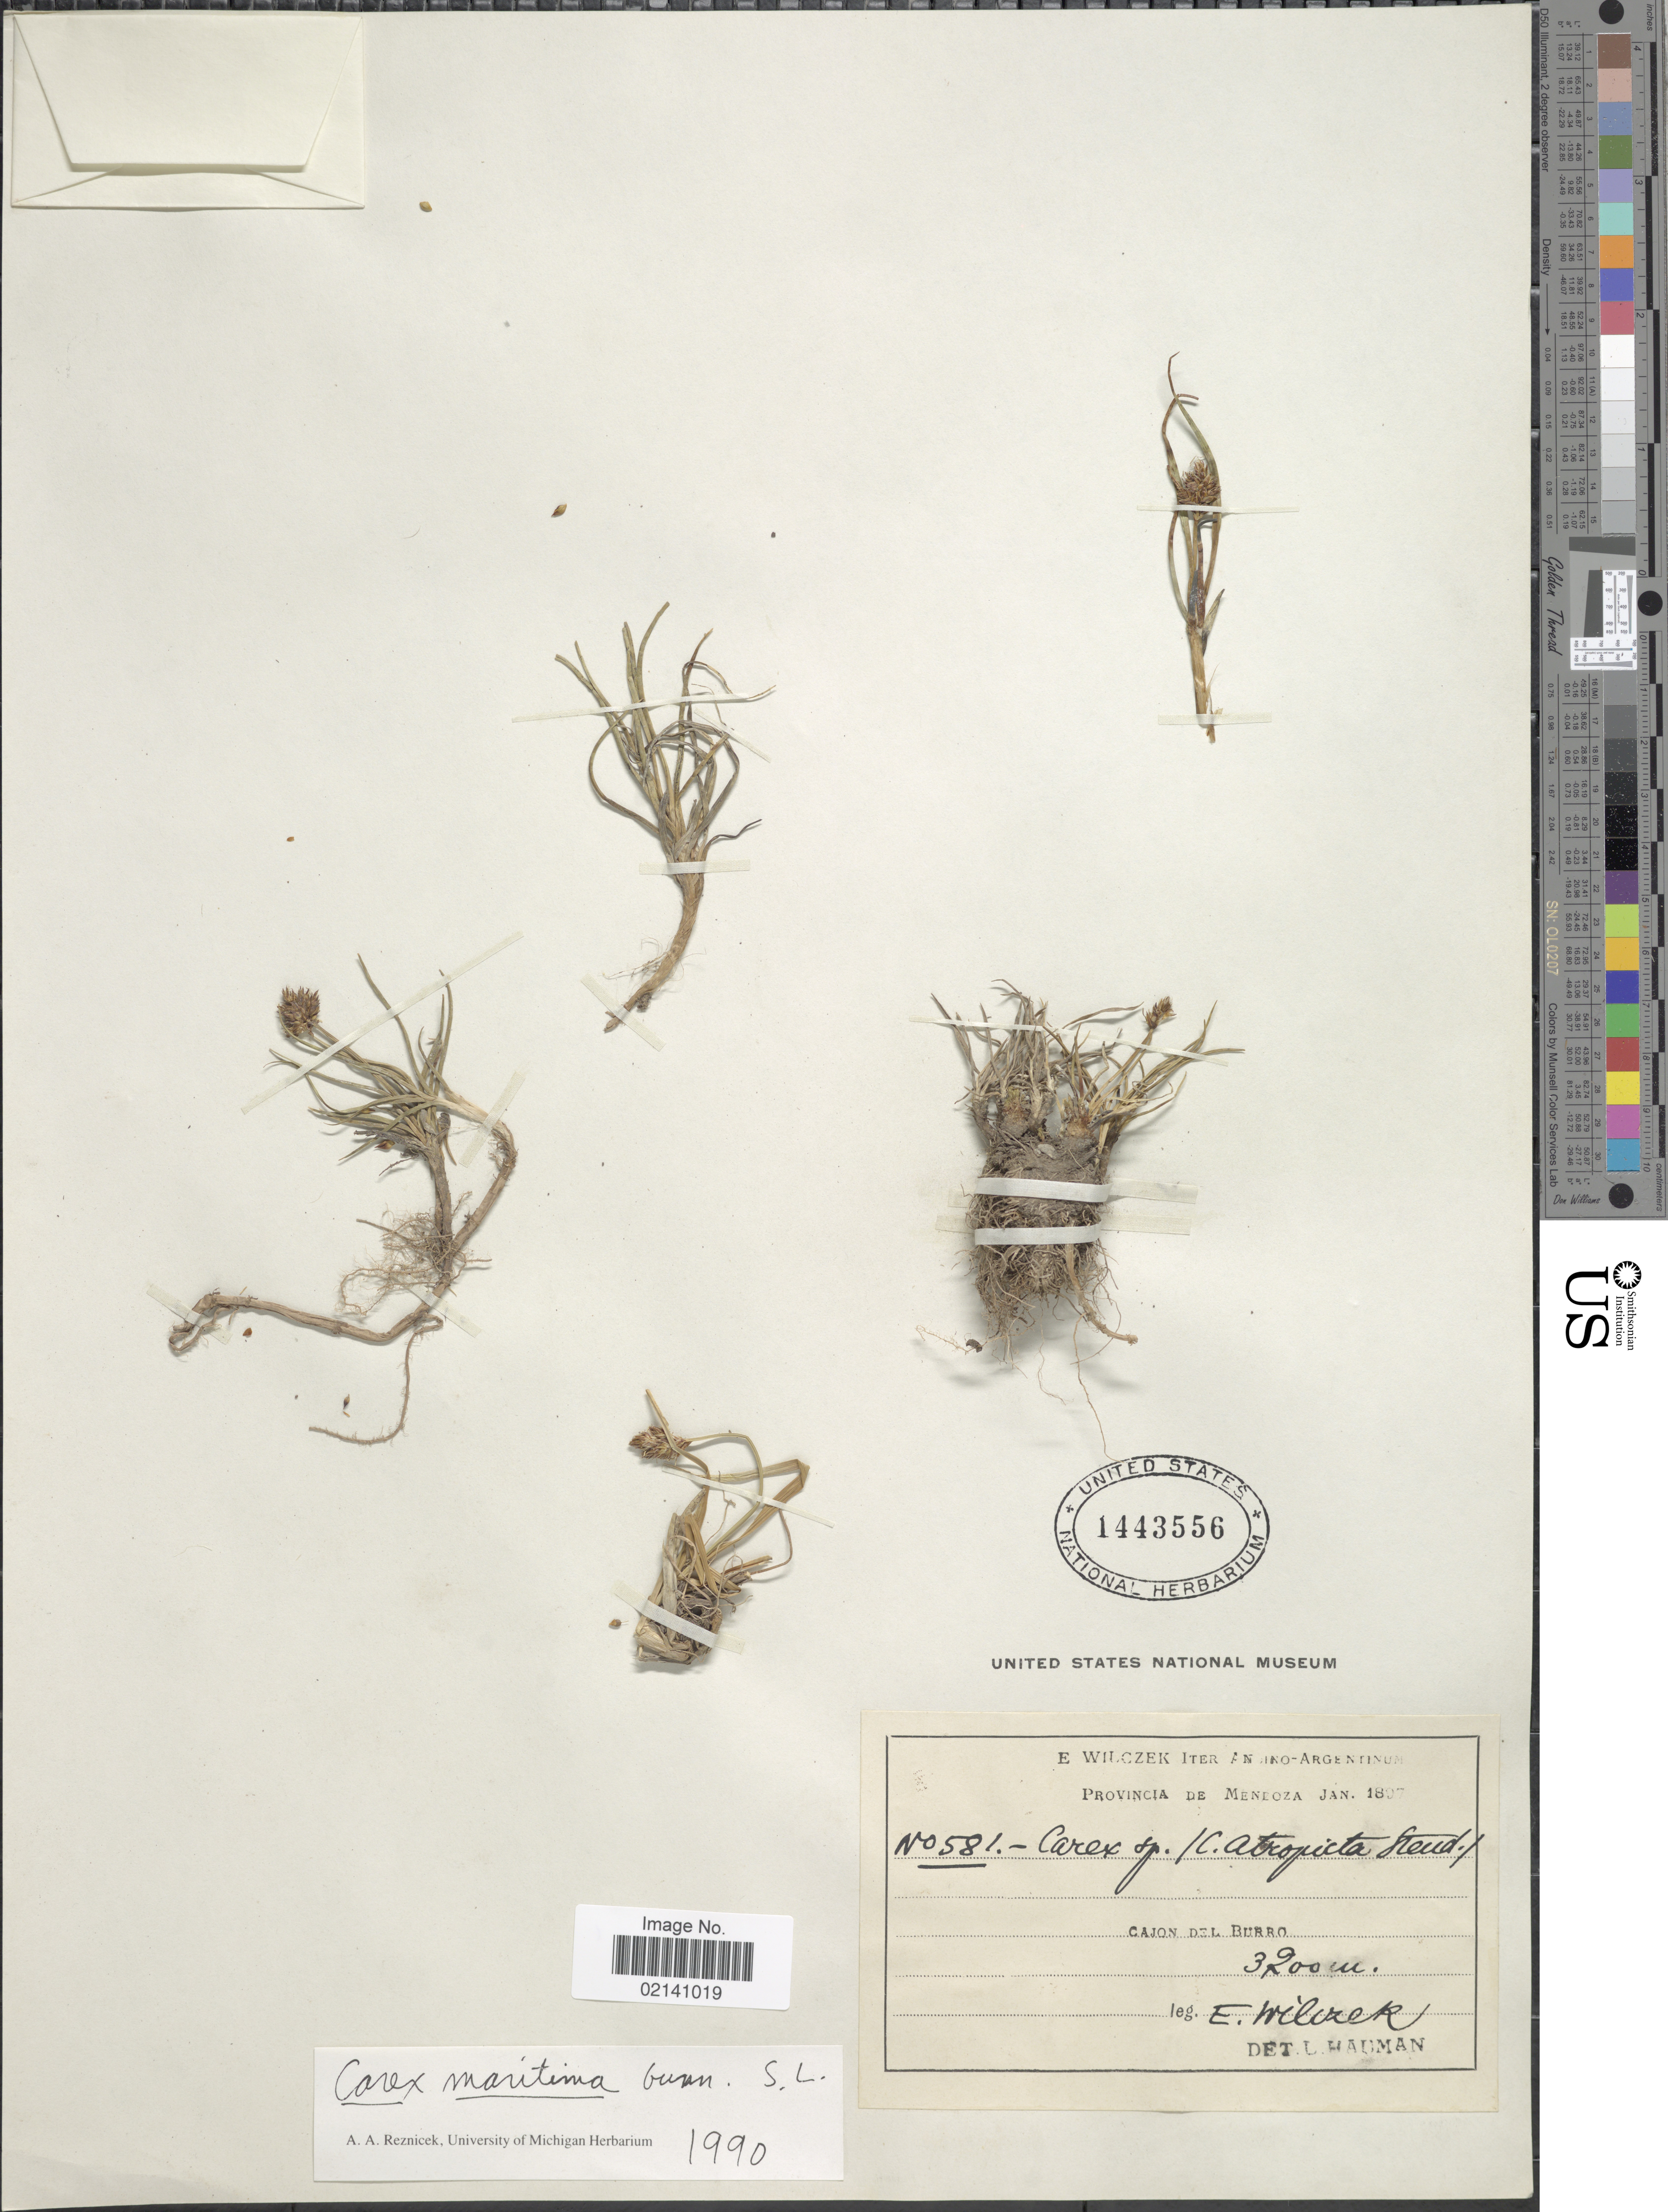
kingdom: Plantae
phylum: Tracheophyta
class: Liliopsida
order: Poales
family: Cyperaceae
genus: Carex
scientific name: Carex melanocystis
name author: É. Desv.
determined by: Jimnéz-Mejias, Pedro, (UPOS), Universidad Pablo de Olavide (SPAIN)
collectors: E. Wilczek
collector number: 581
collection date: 1897-01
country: Argentina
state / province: Mendoza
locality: Provincia de Mendoza, Cajon del Burro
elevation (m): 3200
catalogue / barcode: US 1443556